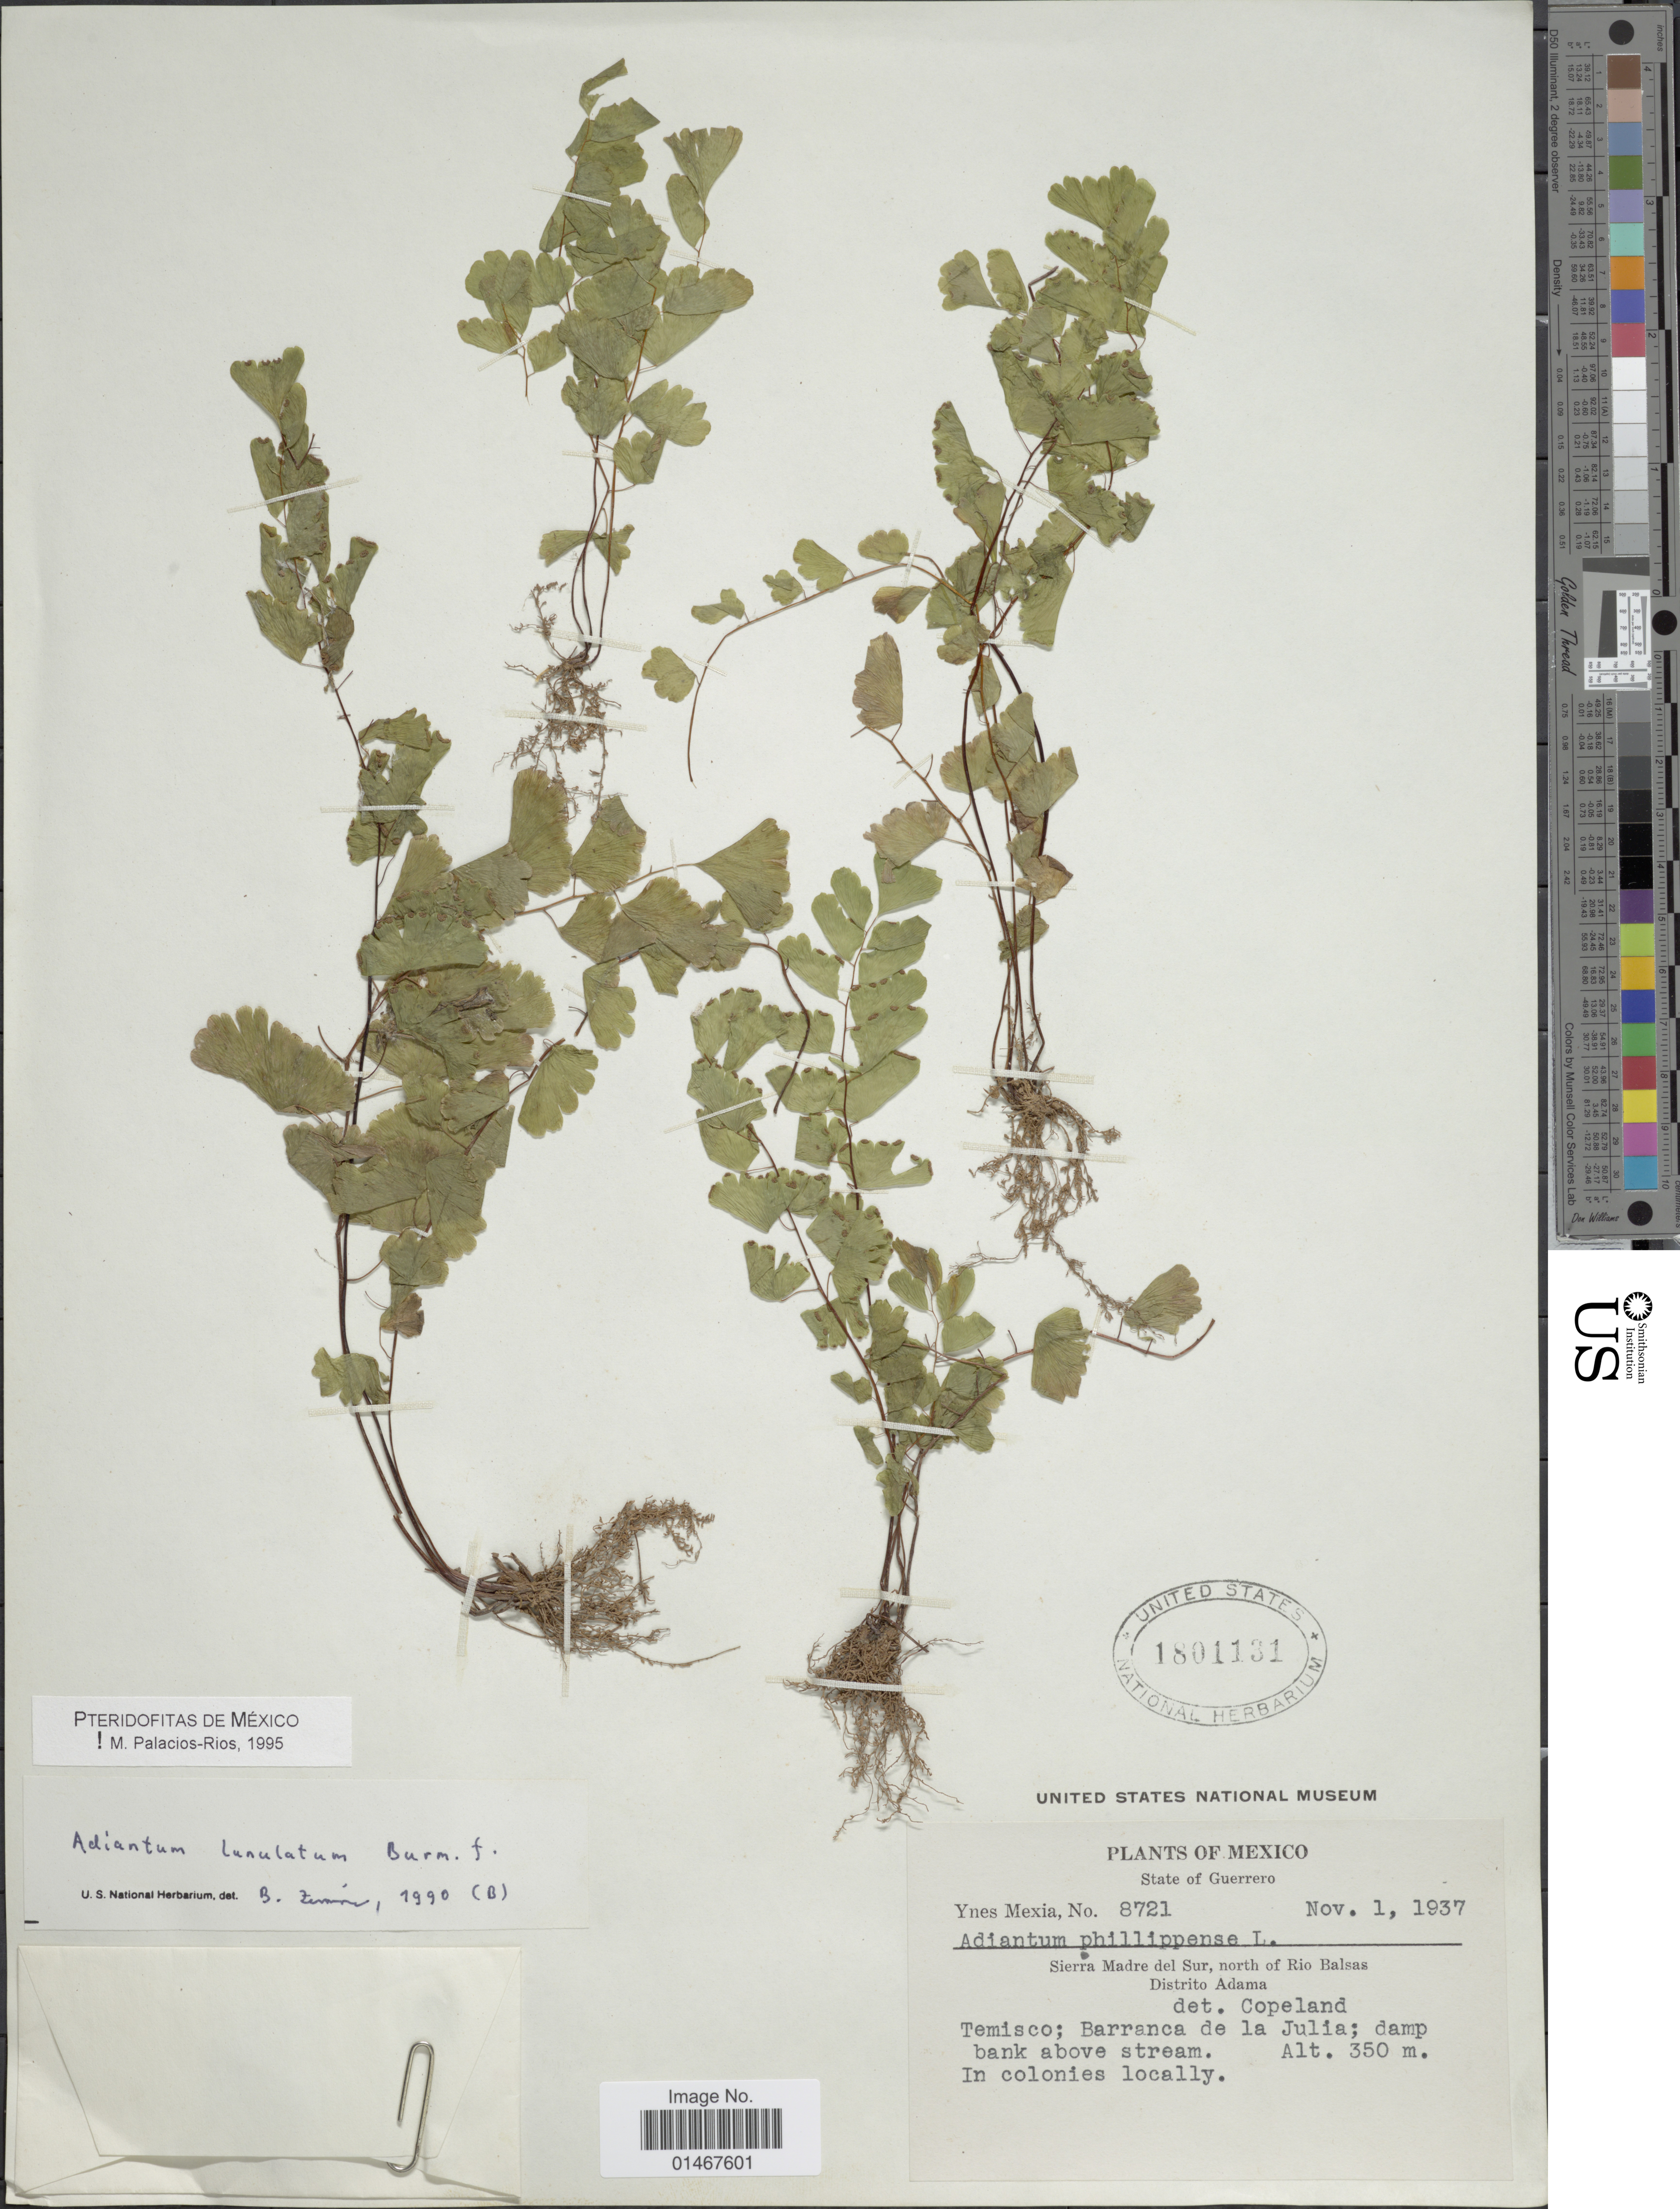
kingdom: Plantae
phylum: Tracheophyta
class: Polypodiopsida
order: Polypodiales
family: Pteridaceae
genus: Adiantum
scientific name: Adiantum philippense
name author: L.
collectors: Y. Mexia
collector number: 8721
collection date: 1937-11-01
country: Mexico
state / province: Guerrero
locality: State of Guerrero. Sierra Madre del Sur, north of Rio Balsas. Distrito Adama. Temisco; Barranca de la Julia; damp bank above stream.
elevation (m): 350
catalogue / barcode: US 1801131